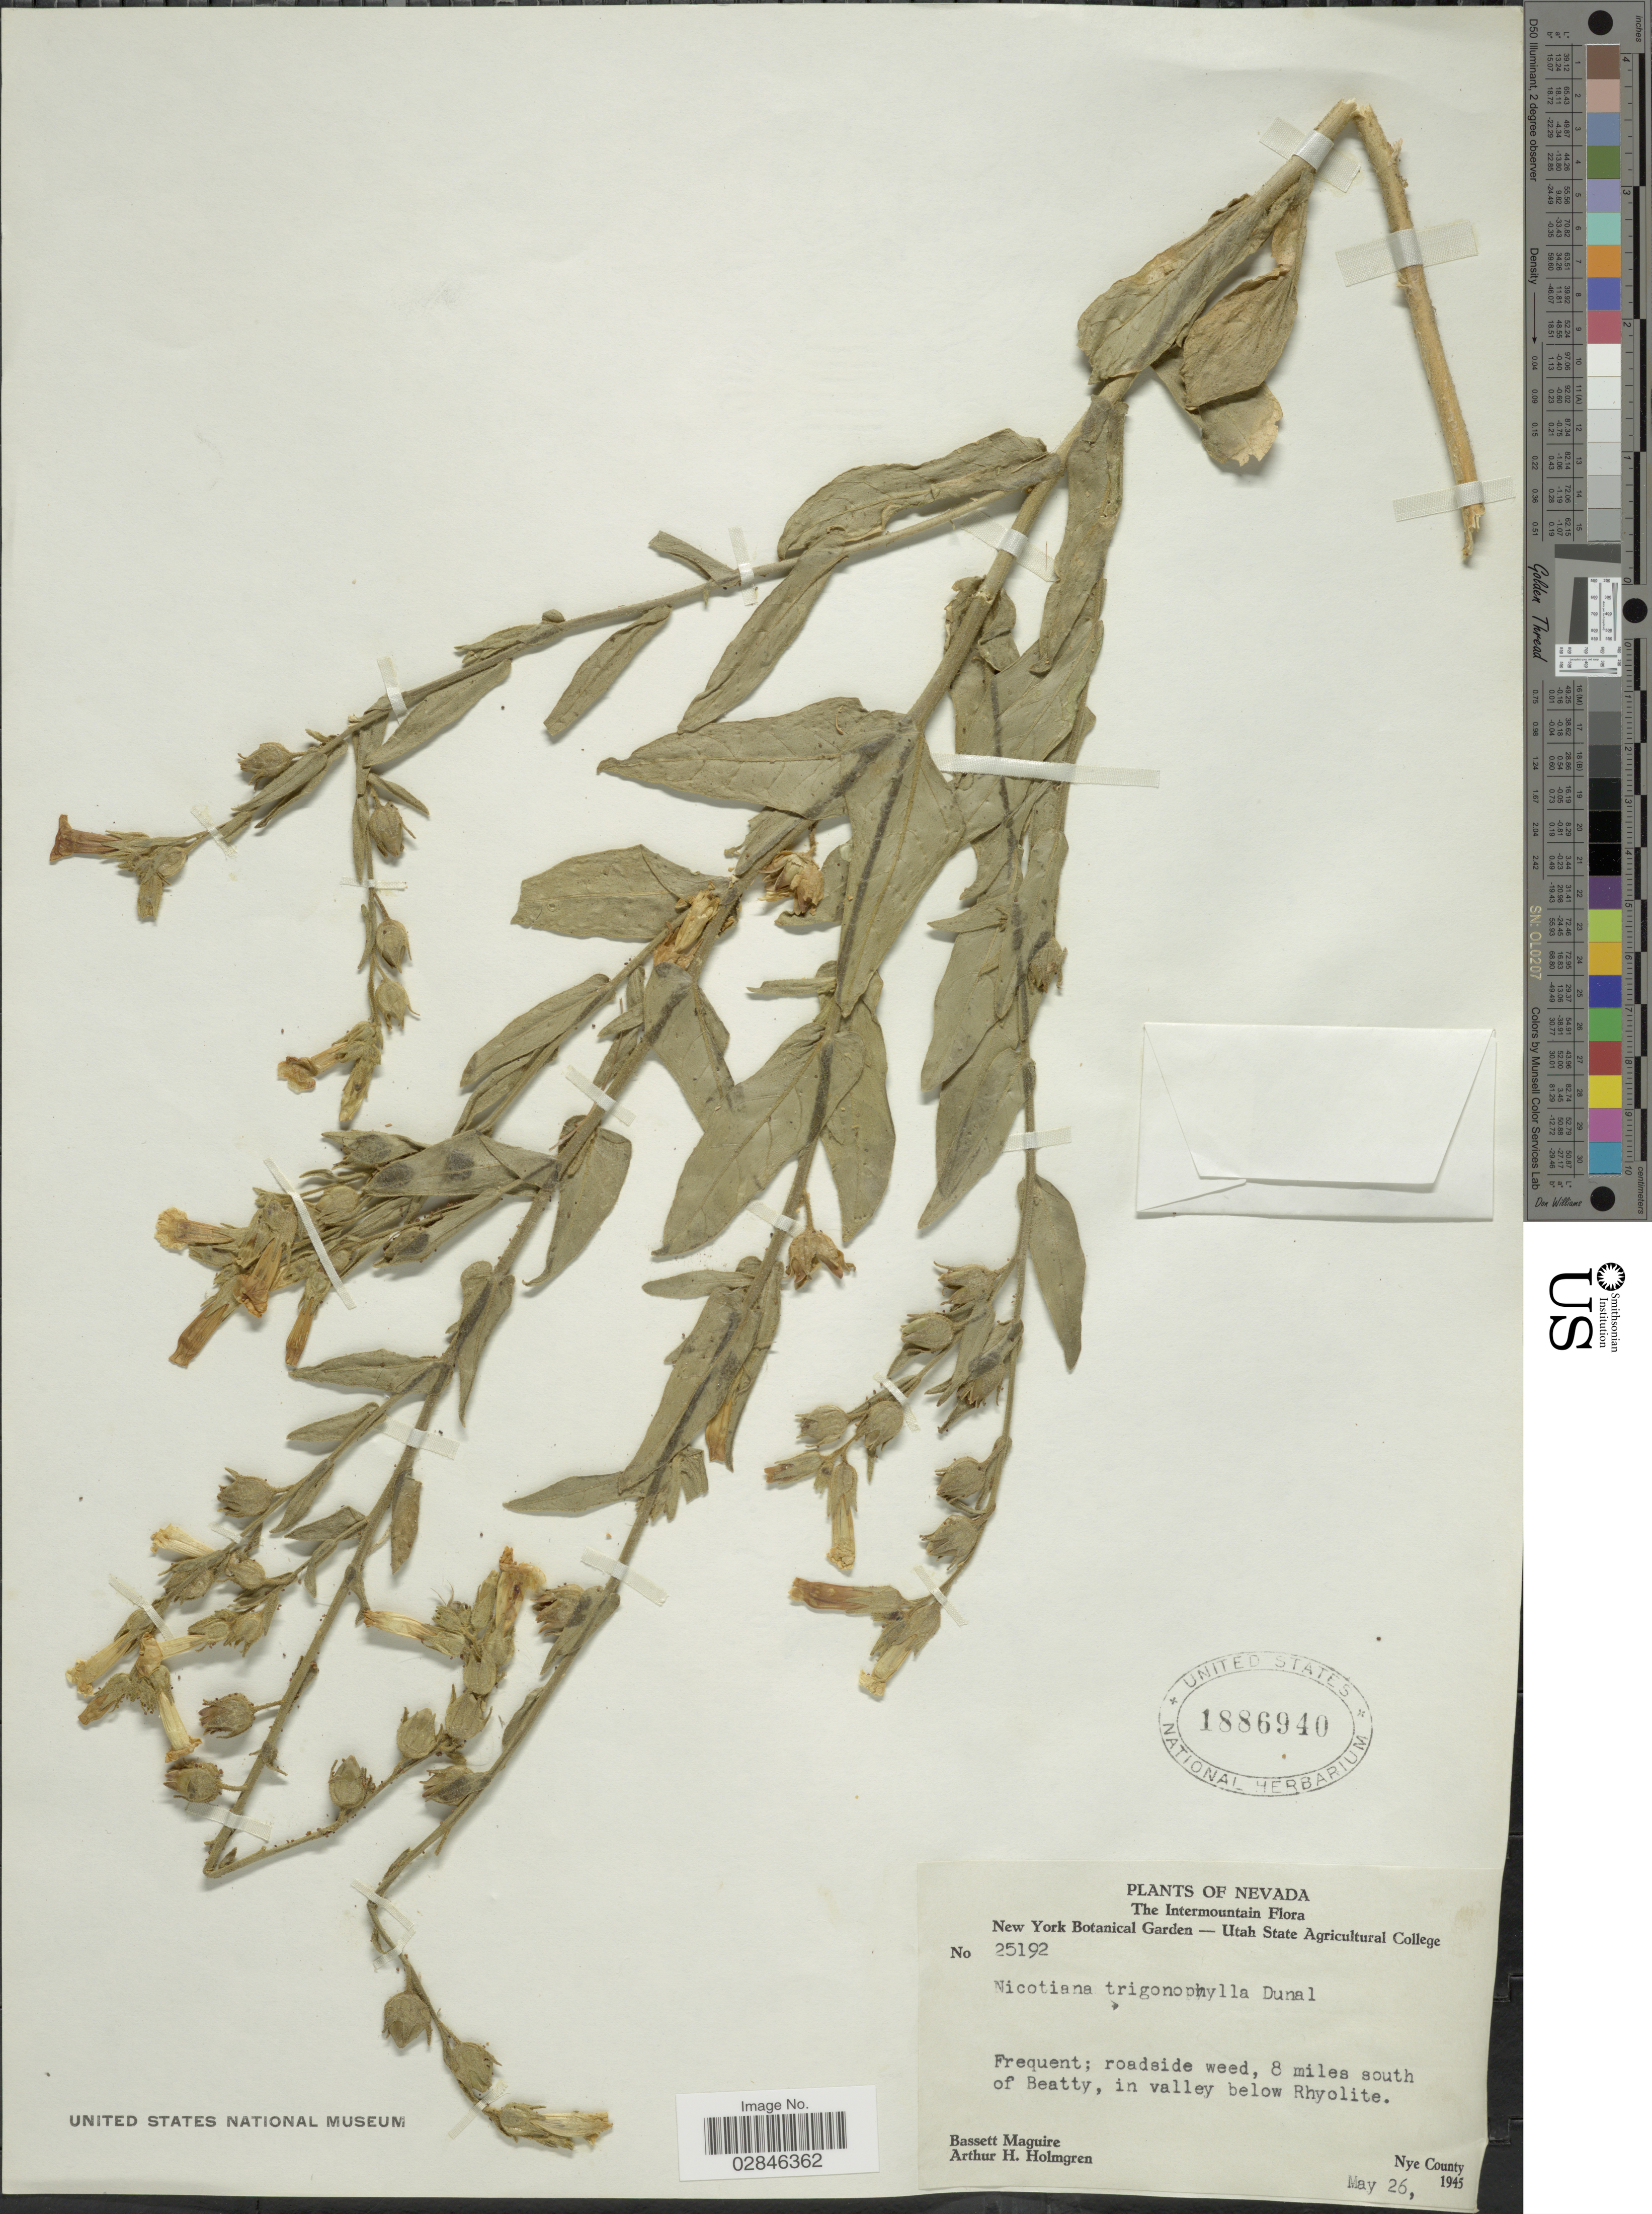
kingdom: Plantae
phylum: Tracheophyta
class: Magnoliopsida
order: Solanales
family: Solanaceae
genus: Nicotiana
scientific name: Nicotiana trigonophylla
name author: Dunal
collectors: B. Maguire & A. H. Holmgren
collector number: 25192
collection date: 1945-05-26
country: United States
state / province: Nevada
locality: The Intermountain, 8 miles south of Beatty, in valley below Rhyolite, Nye County.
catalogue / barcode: US 1886940